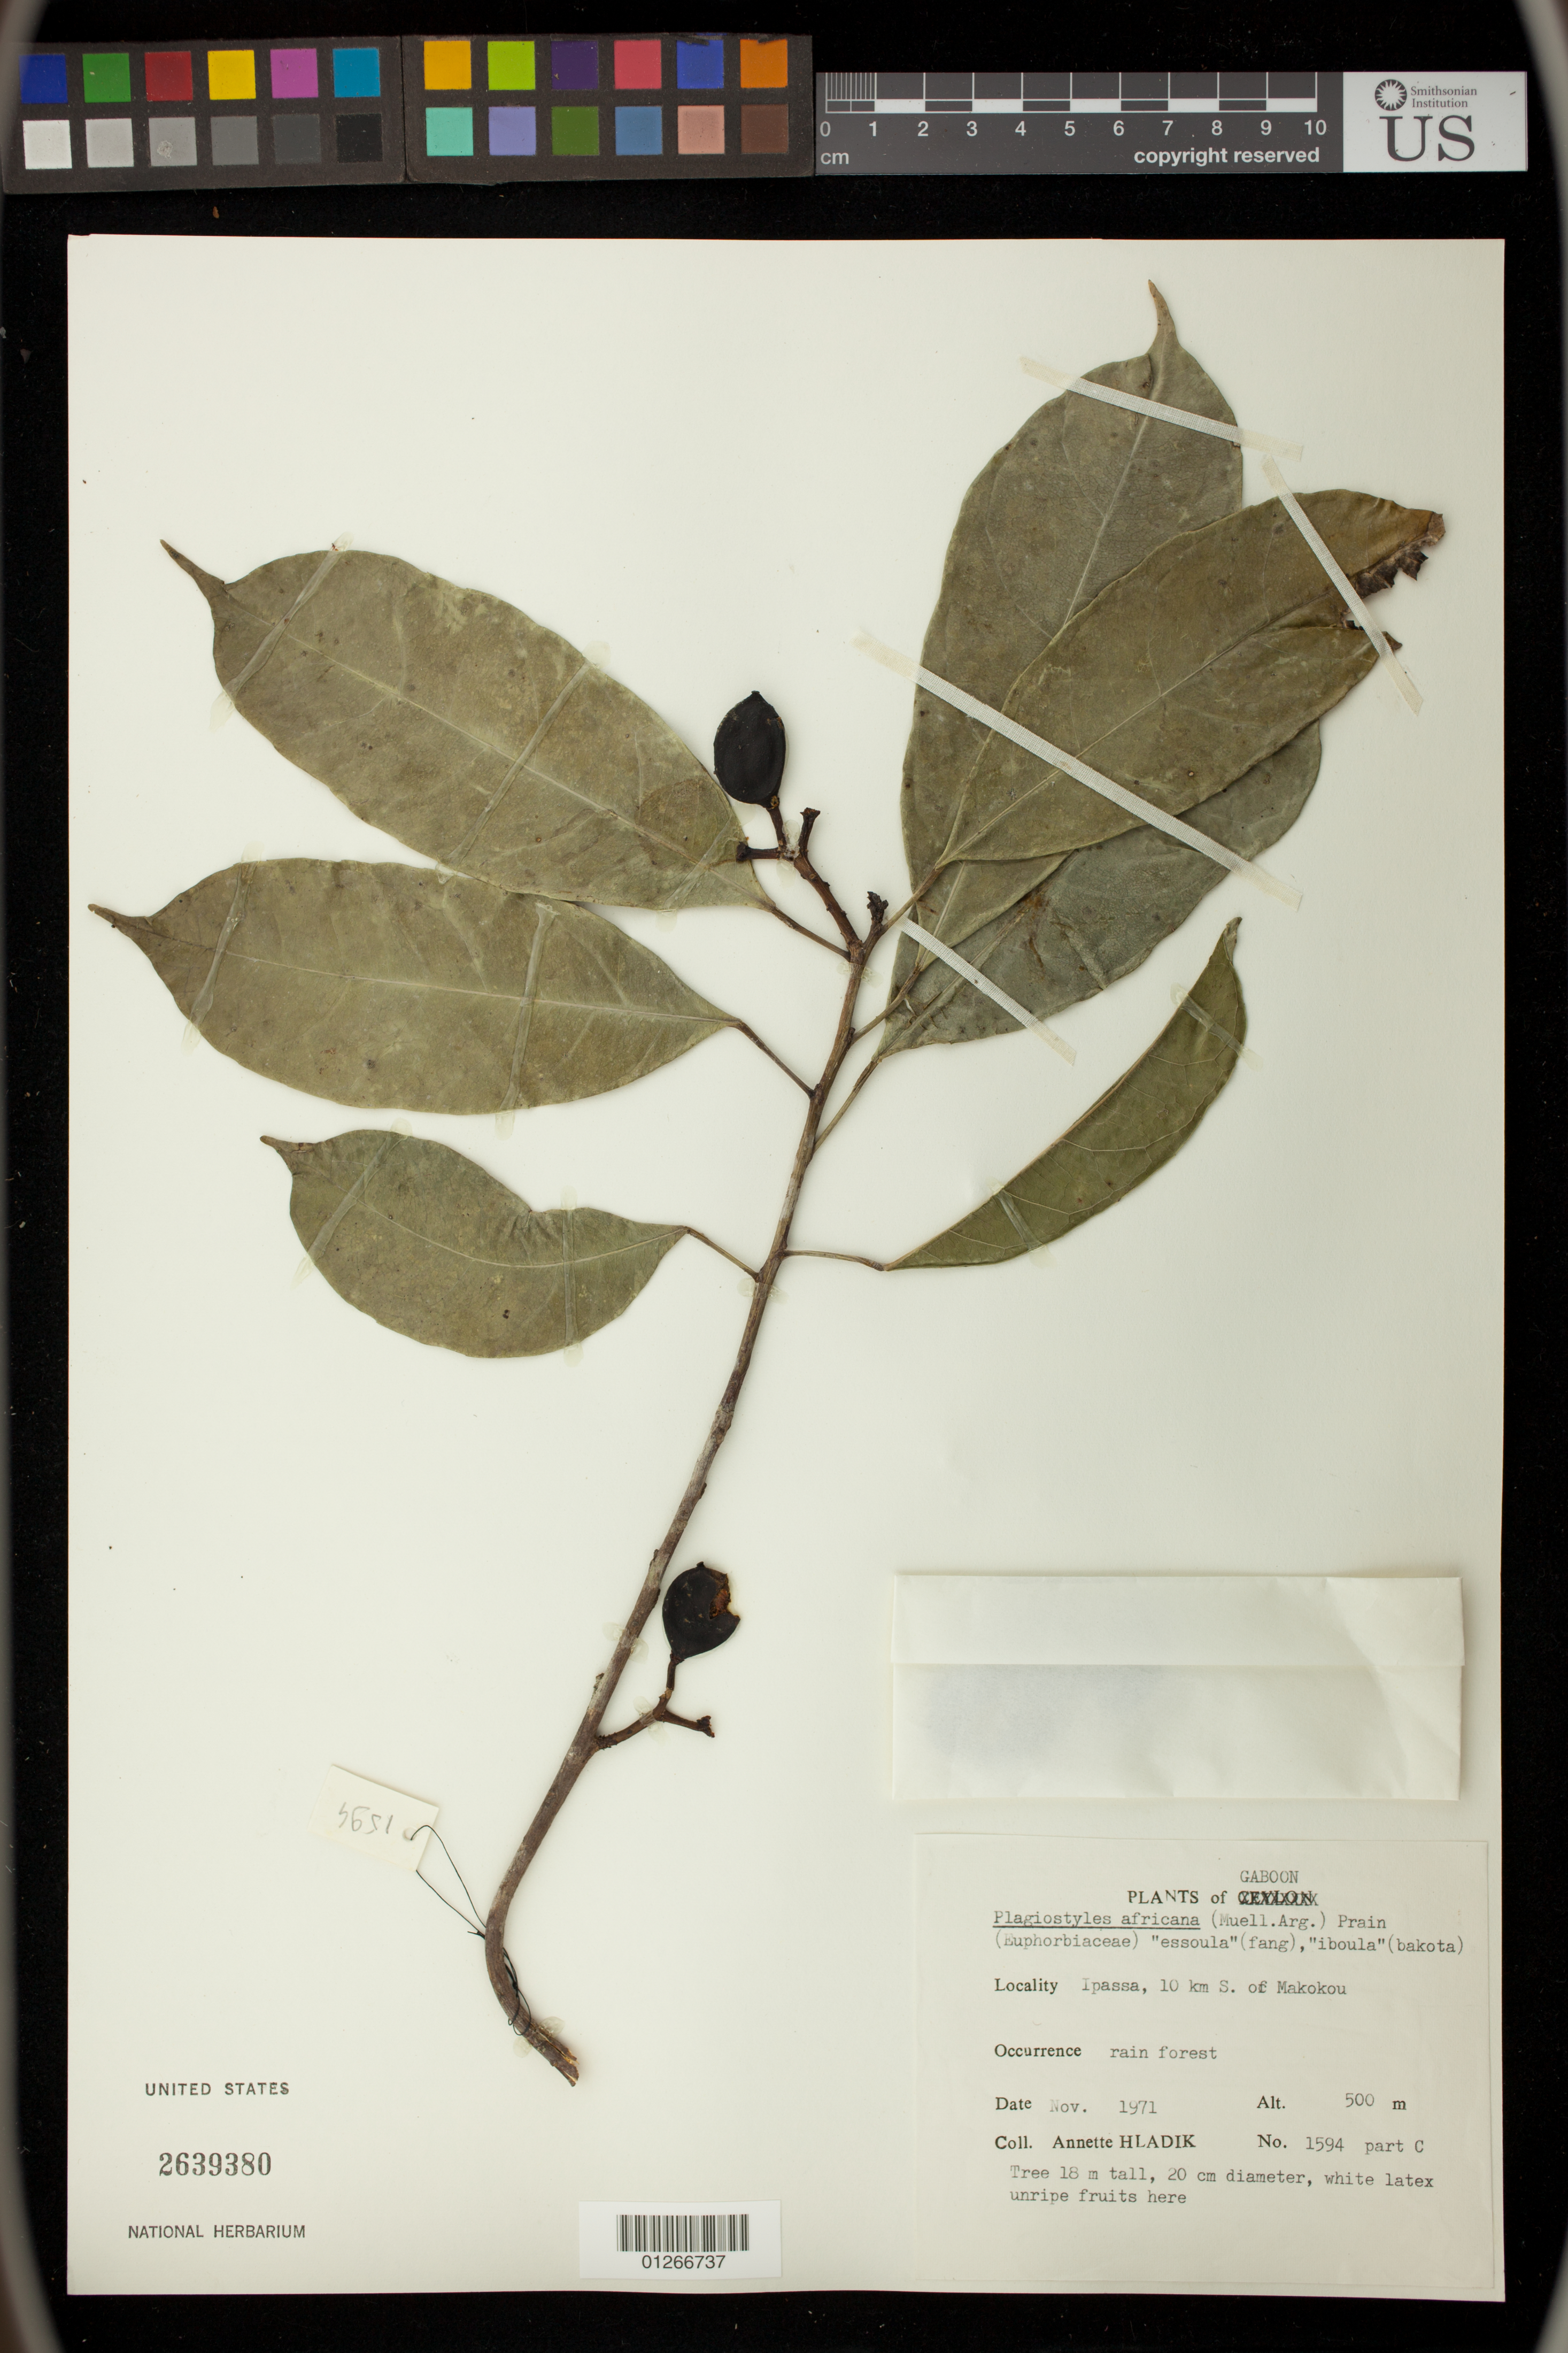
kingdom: Plantae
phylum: Tracheophyta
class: Magnoliopsida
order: Malpighiales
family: Euphorbiaceae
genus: Plagiostyles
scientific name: Plagiostyles africana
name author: (Müll. Arg.) Prain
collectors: A. Hladik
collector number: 1594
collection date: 1971-11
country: Gabon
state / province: Ogooué-Ivindo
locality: Ipassa, 10 km S. of Makokou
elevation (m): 500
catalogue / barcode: US 2639380